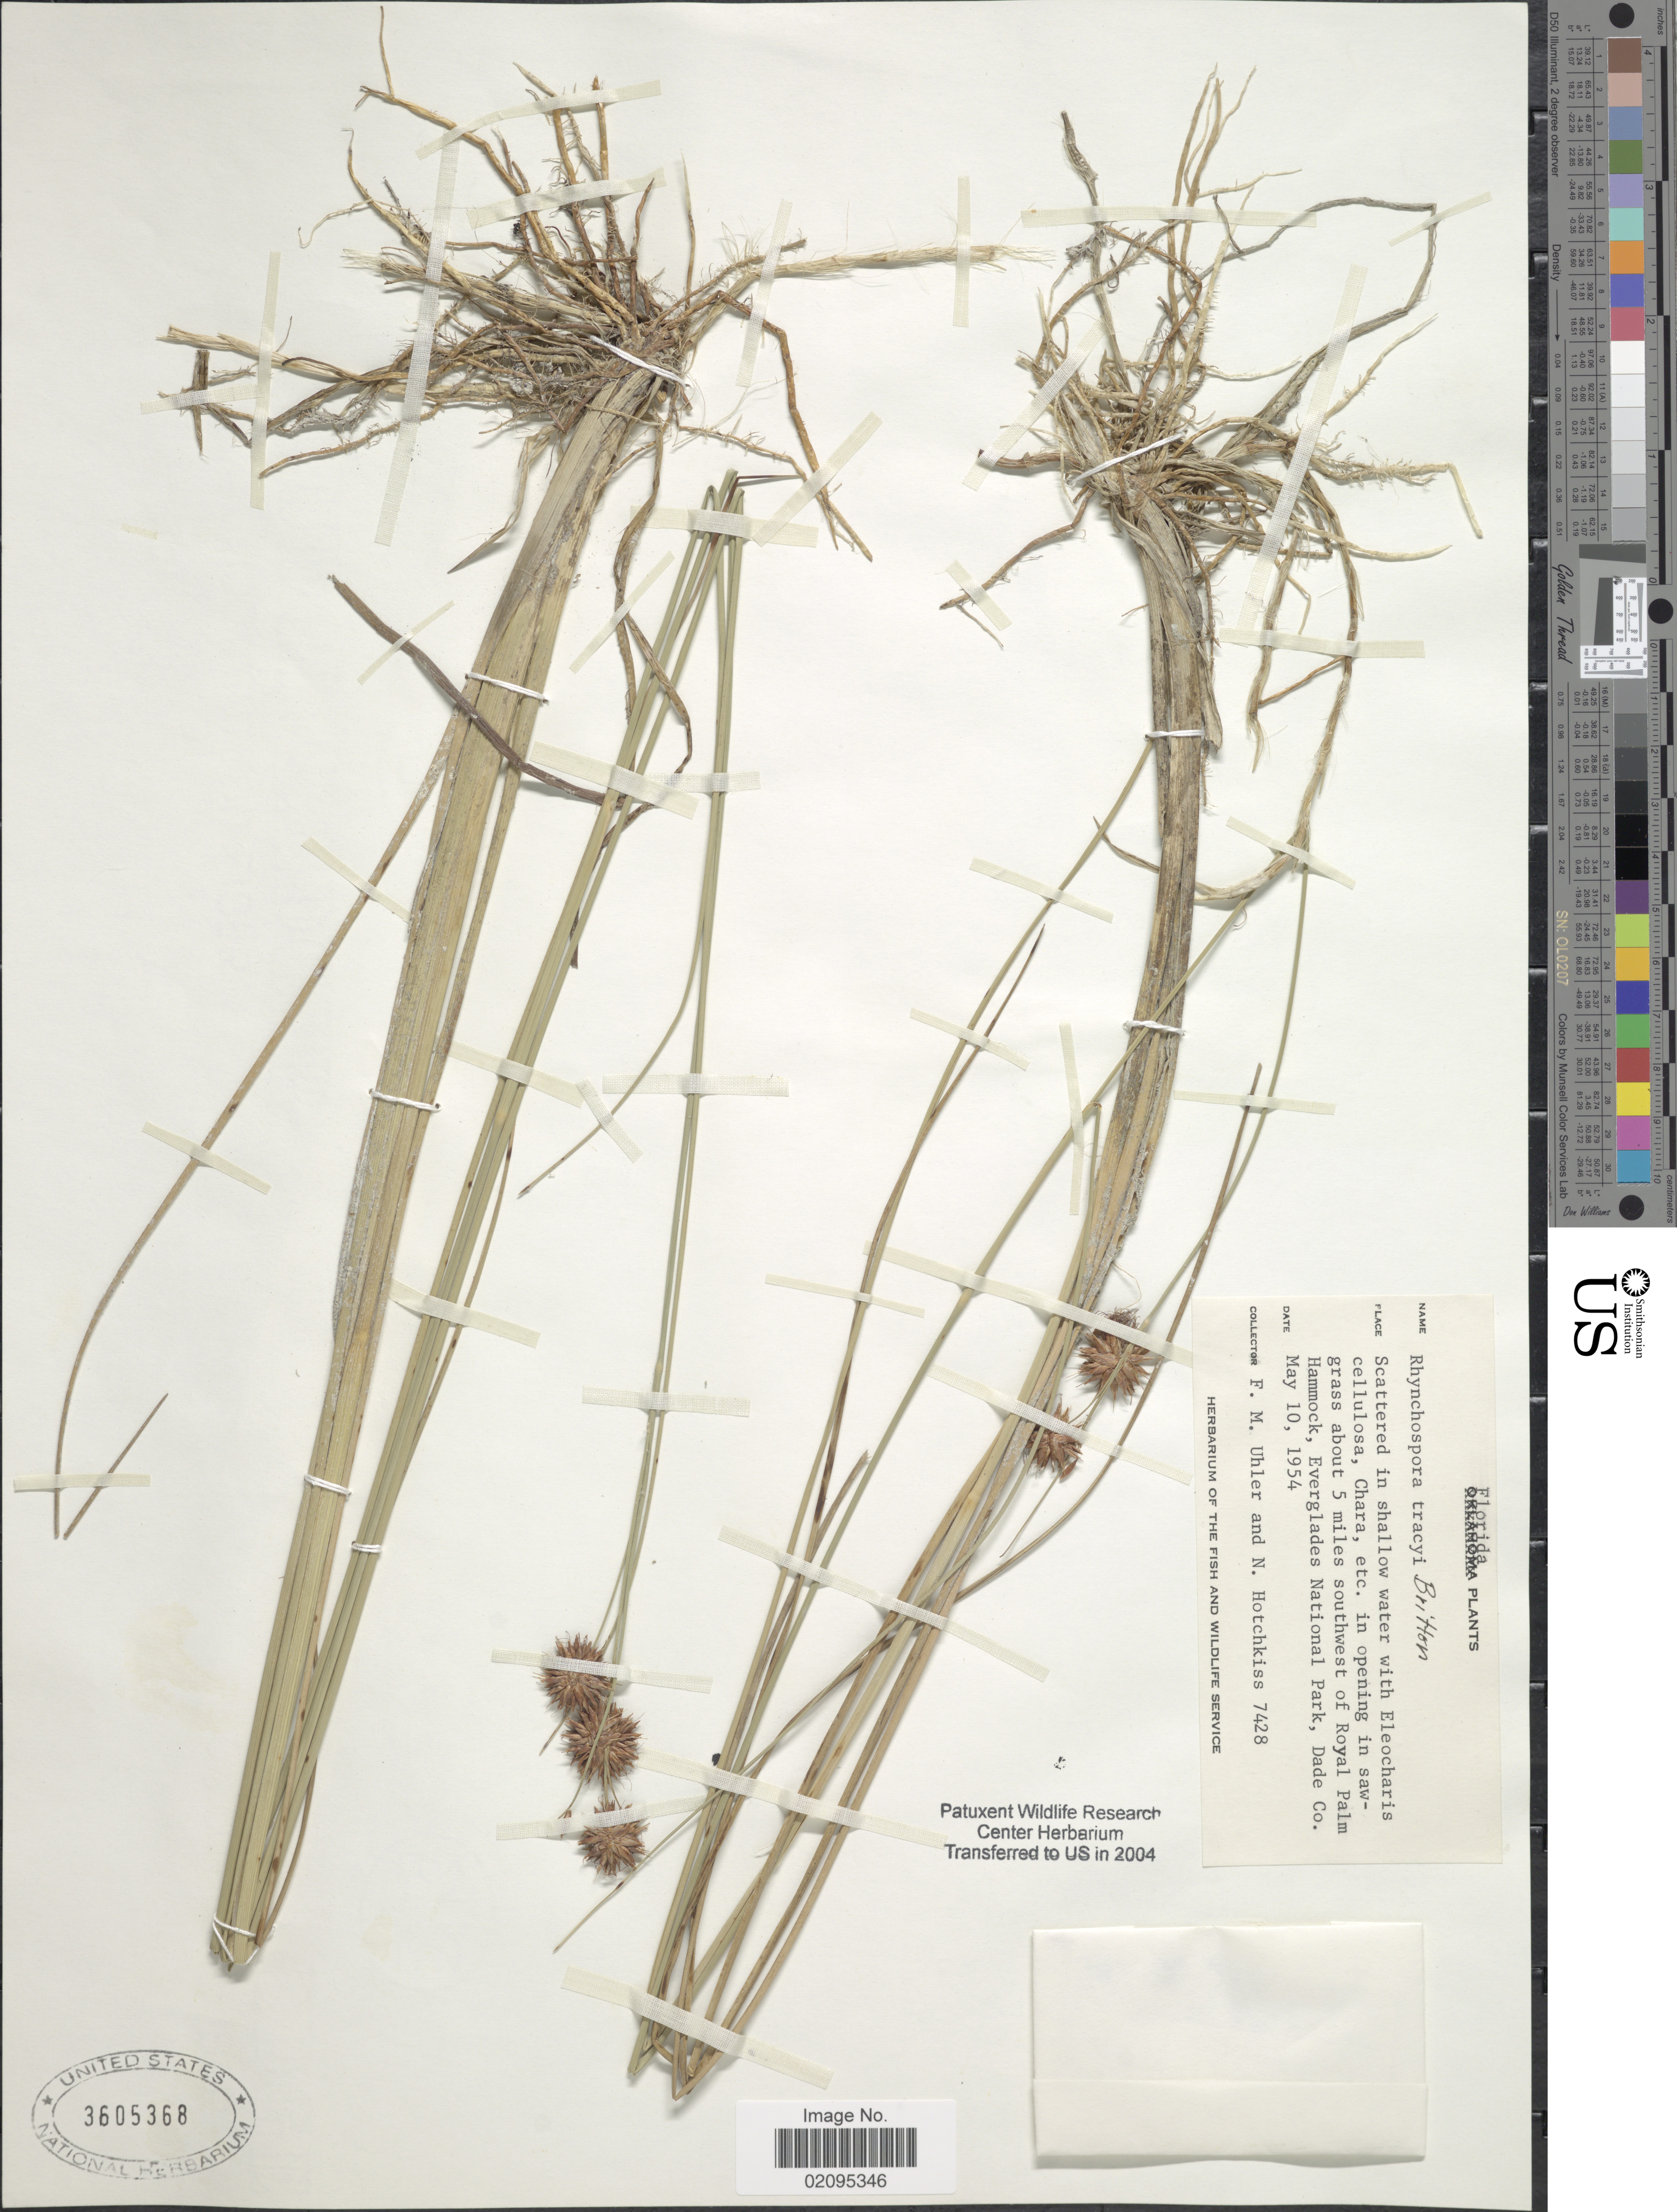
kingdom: Plantae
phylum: Tracheophyta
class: Liliopsida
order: Poales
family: Cyperaceae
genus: Rhynchospora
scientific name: Rhynchospora tracyi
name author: Britton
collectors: F. M. Uhler & N. Hotchkiss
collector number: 7428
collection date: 1954-05-10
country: United States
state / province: Florida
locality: About 5 miles southwest of Royal Palm Hammock, Everglades National Park, Dade Co.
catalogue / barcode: US 3605368